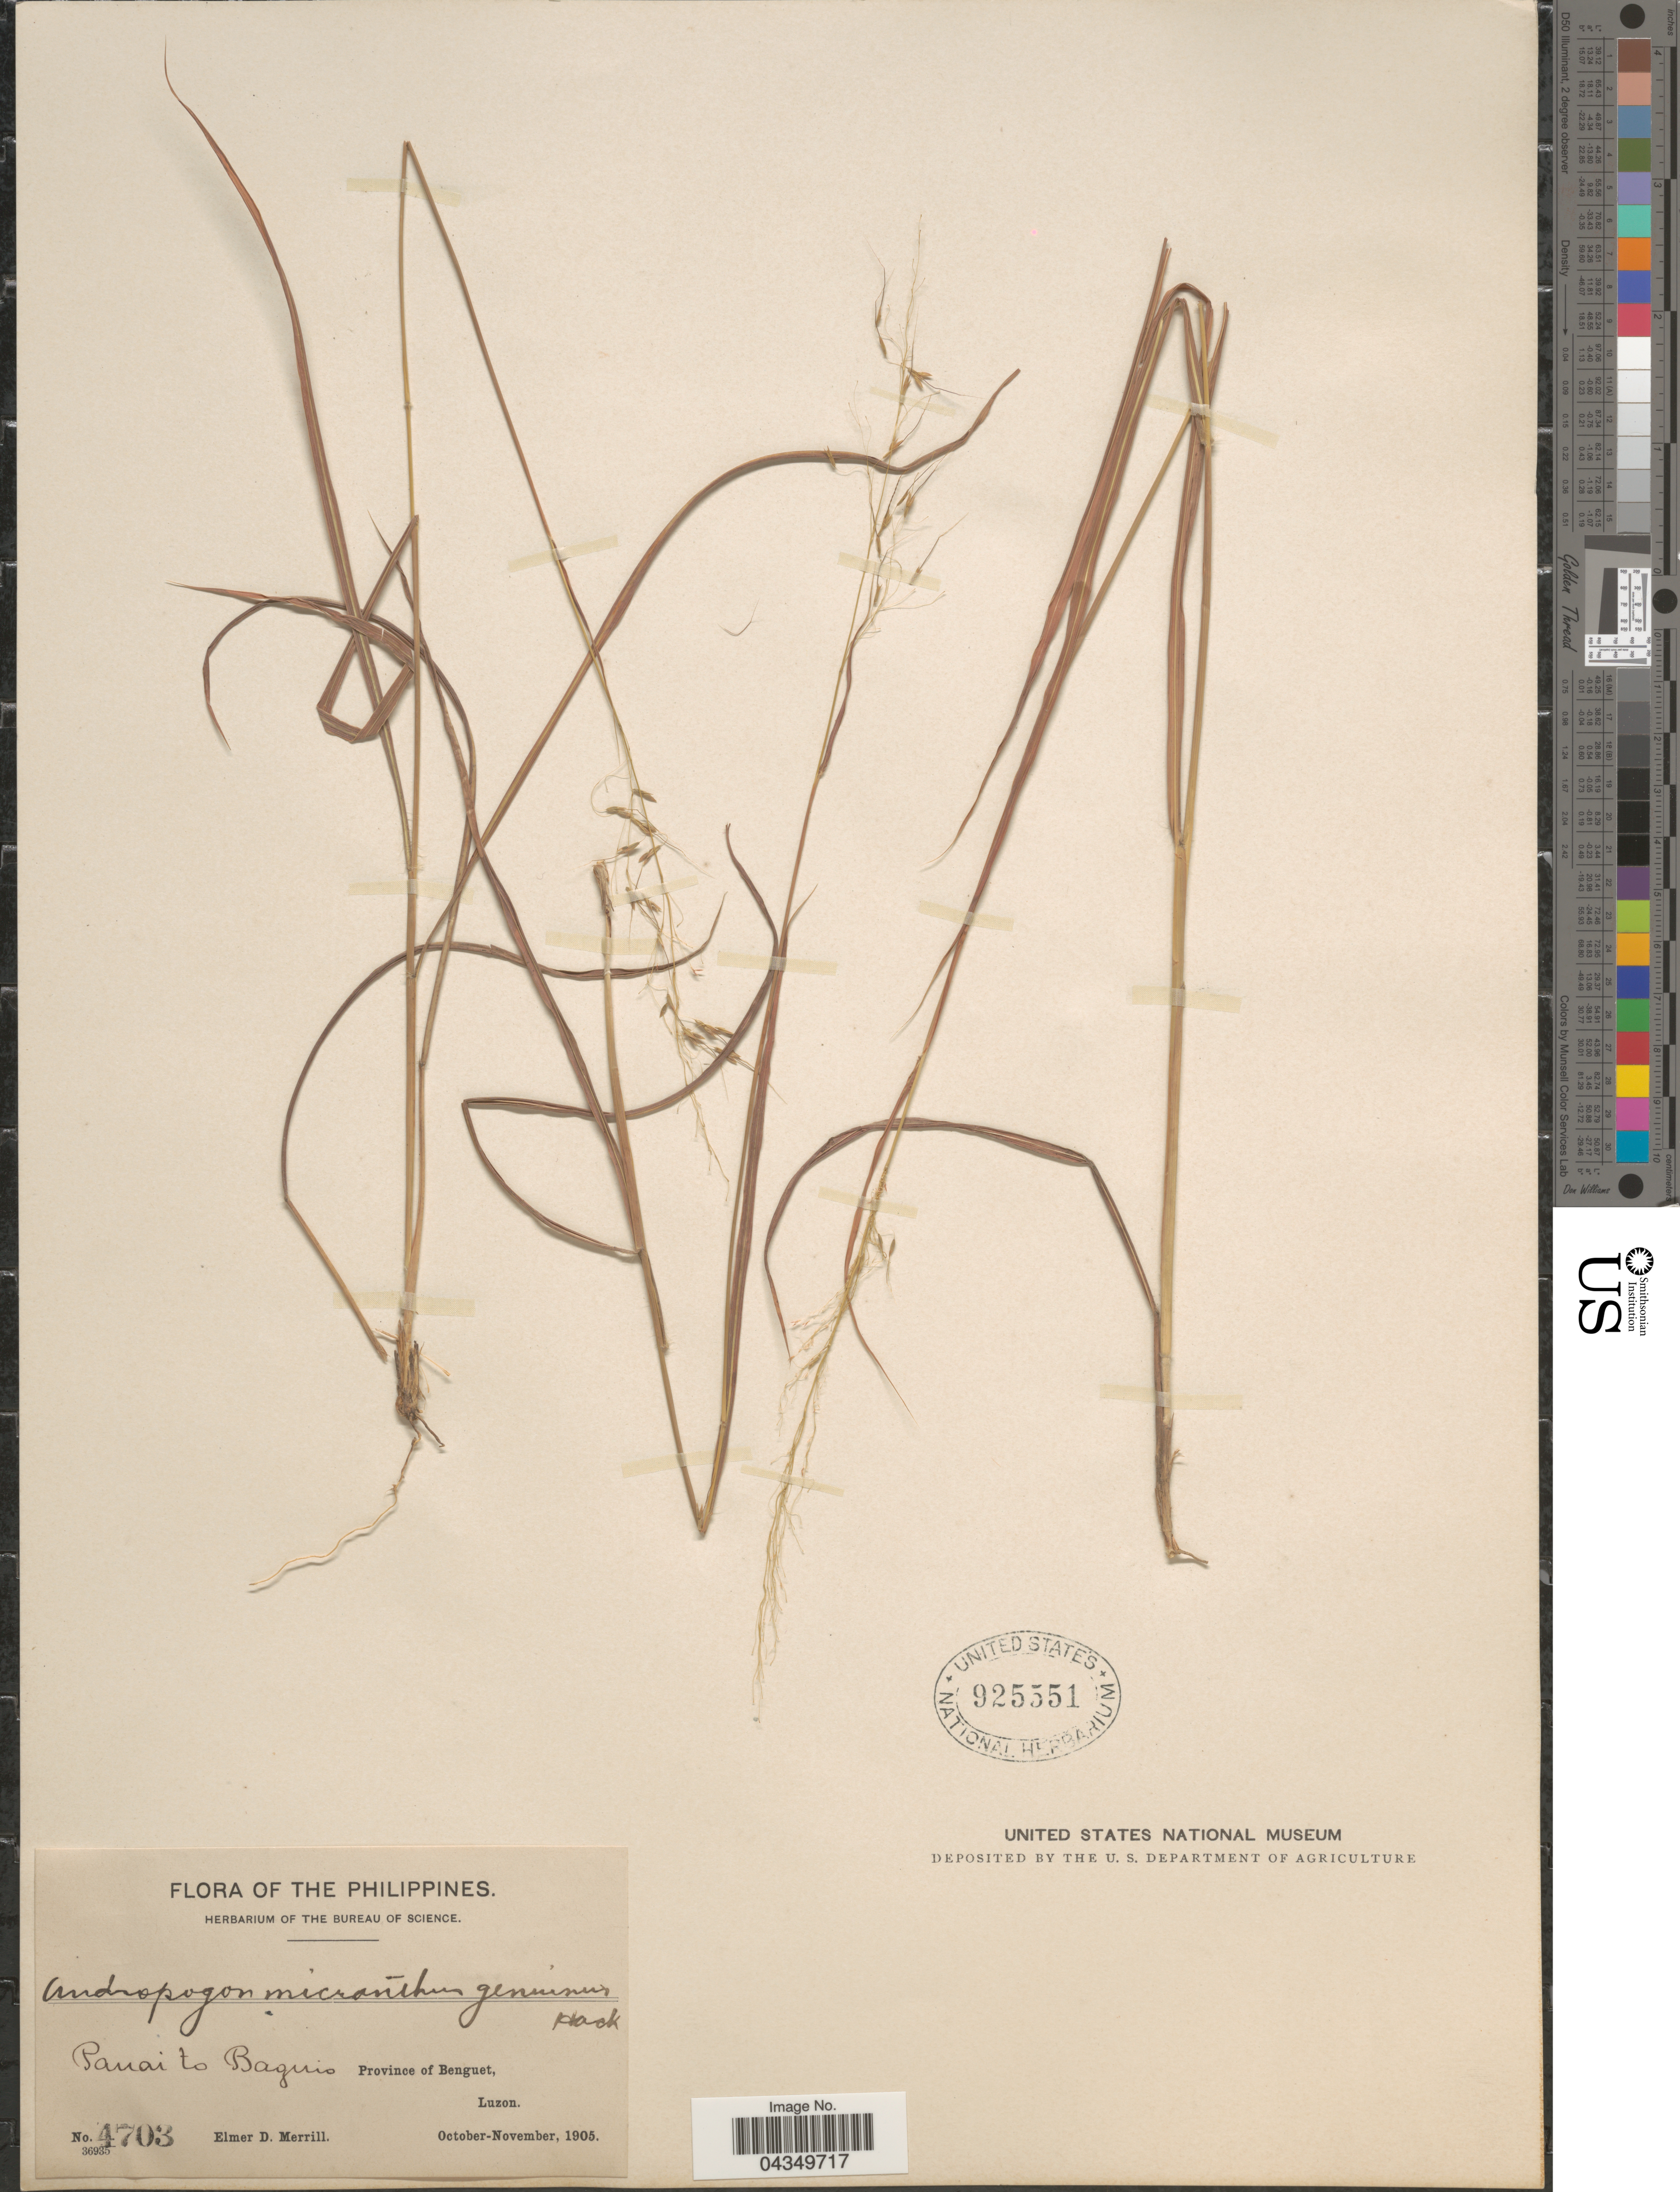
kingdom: Plantae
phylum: Tracheophyta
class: Liliopsida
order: Poales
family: Poaceae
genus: Capillipedium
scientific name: Capillipedium parviflorum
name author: (R. Br.) Stapf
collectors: E. D. Merrill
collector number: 4703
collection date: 1905-10/1905-11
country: Philippines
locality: Panai to Baguio. Province of Benguet, Luzon.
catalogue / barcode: US 925551